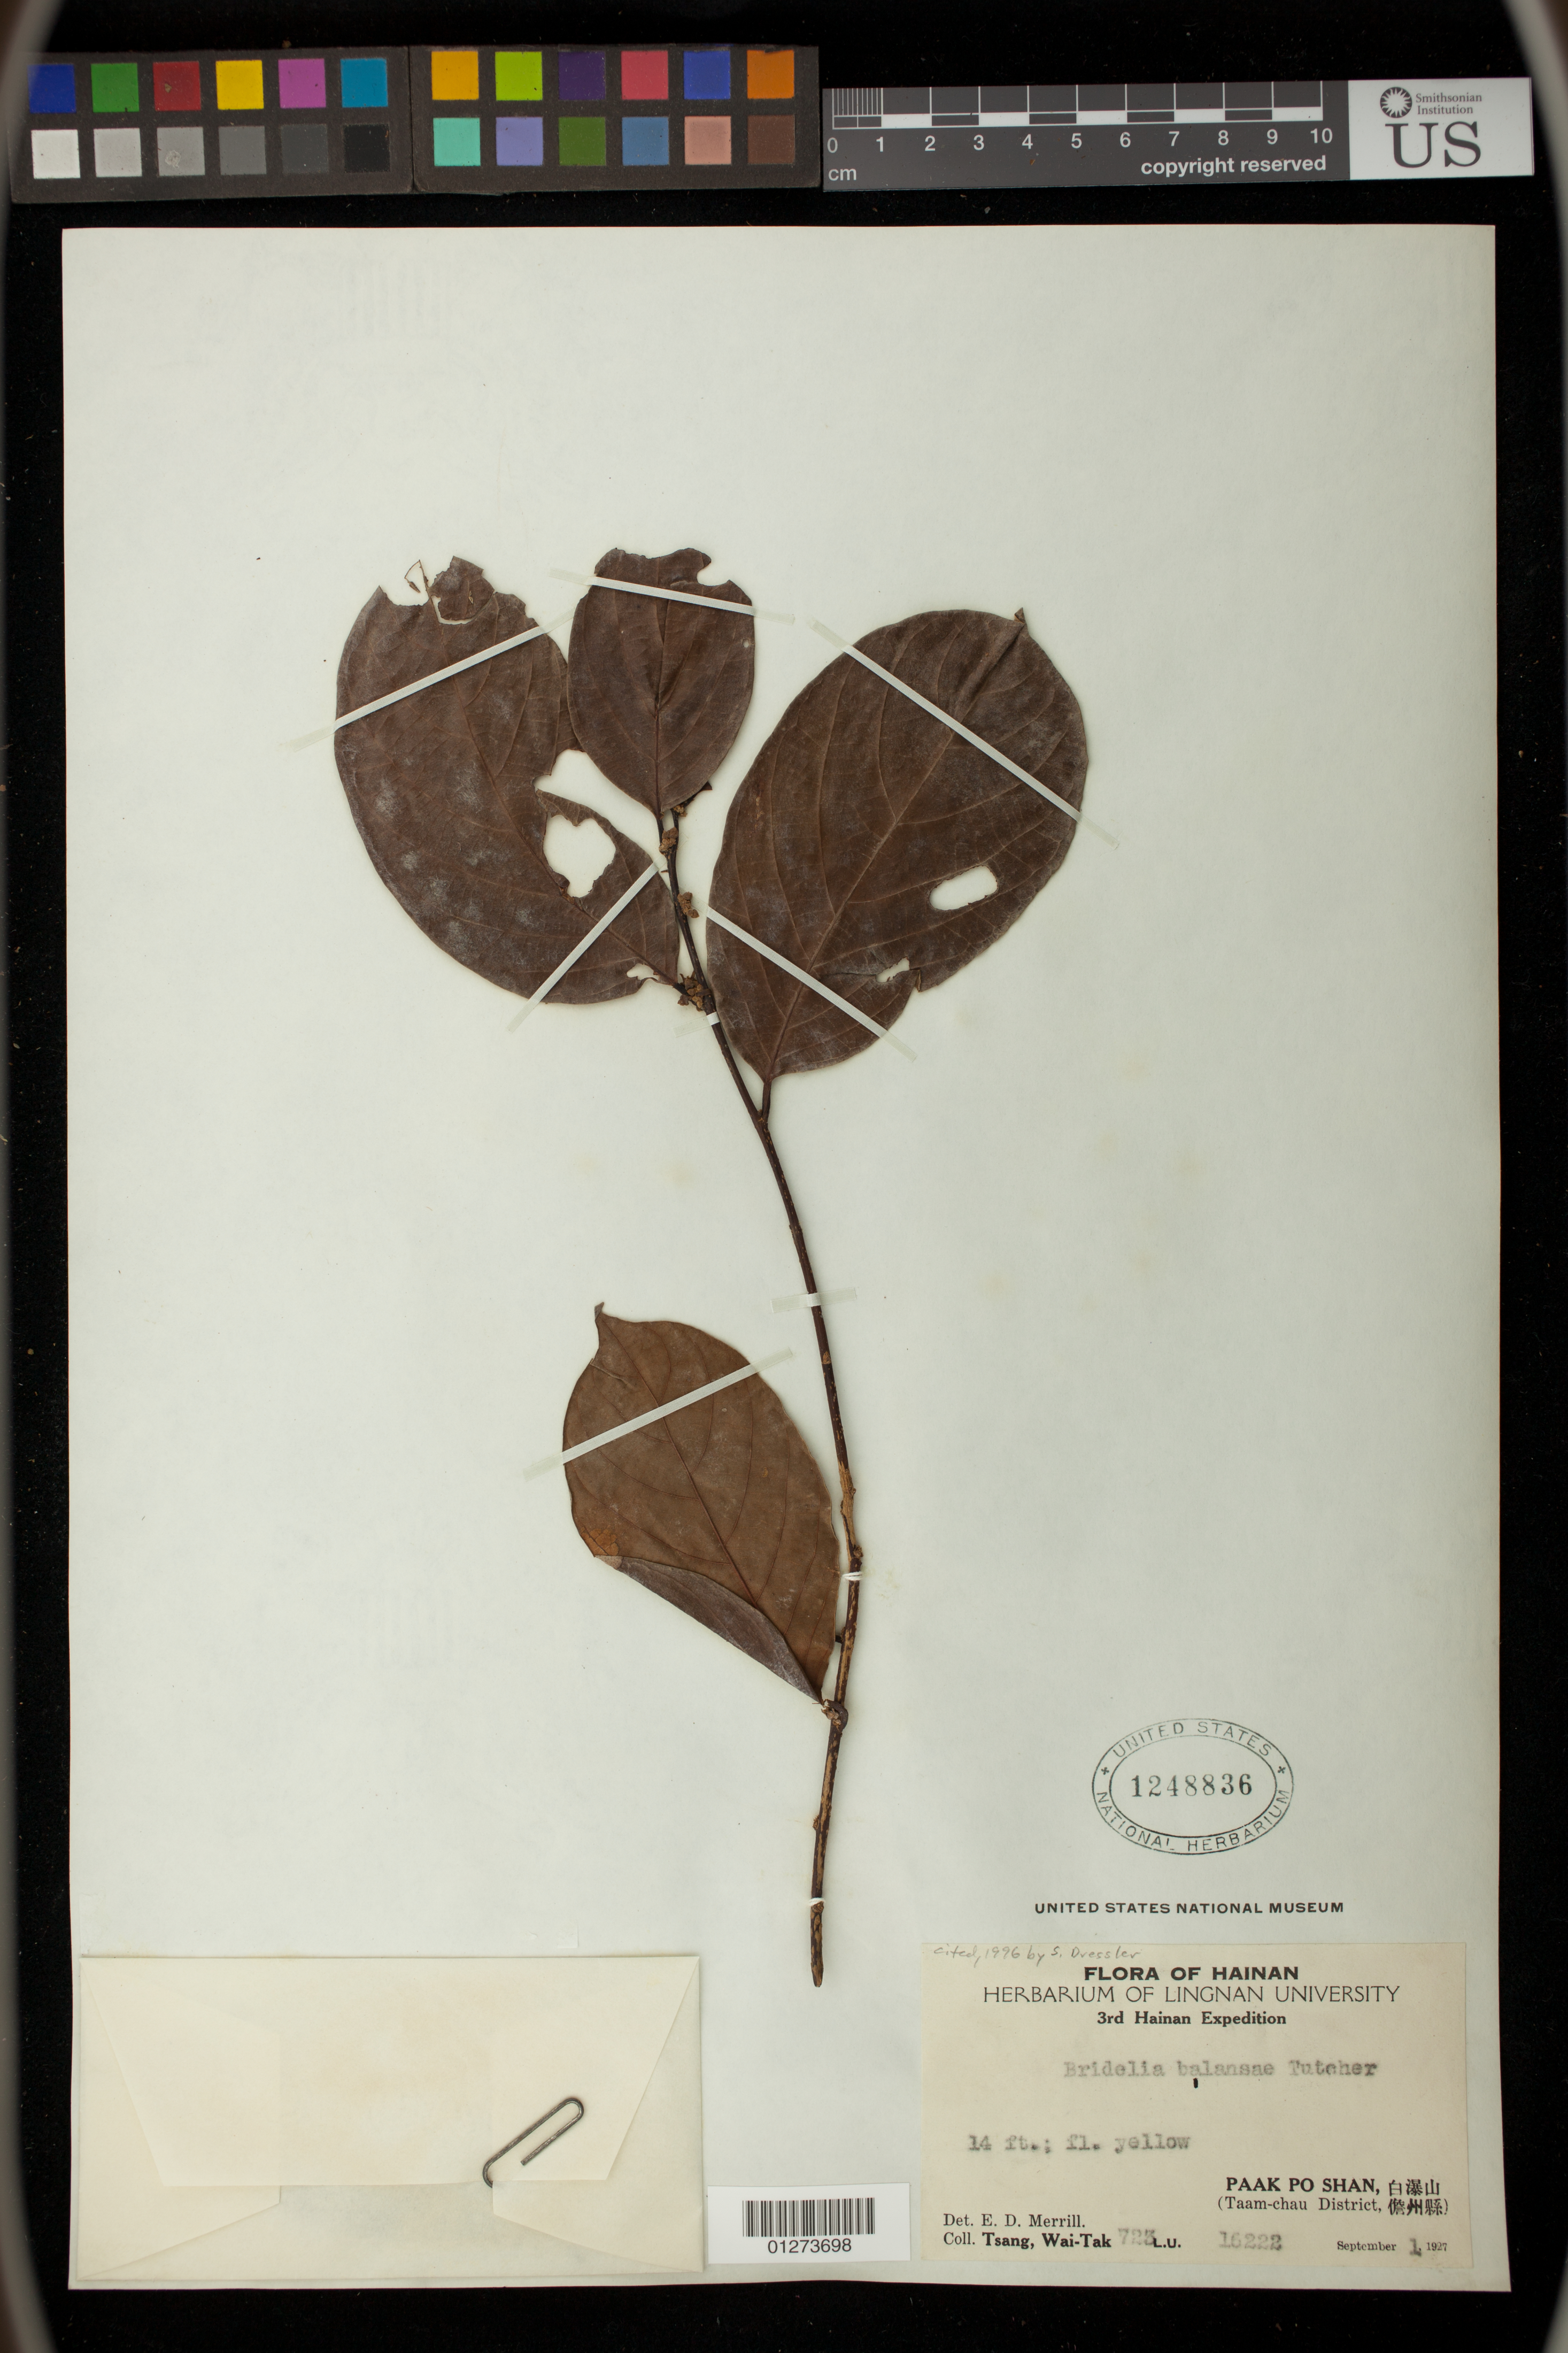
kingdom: Plantae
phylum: Tracheophyta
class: Magnoliopsida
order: Malpighiales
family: Phyllanthaceae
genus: Bridelia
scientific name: Bridelia balansae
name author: Tutcher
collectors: W. T. Tsang & L.U.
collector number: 16222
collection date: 1927-09-01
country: China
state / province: Hainan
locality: Paak Po Shan, Taam-chau District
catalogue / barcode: US 1248836